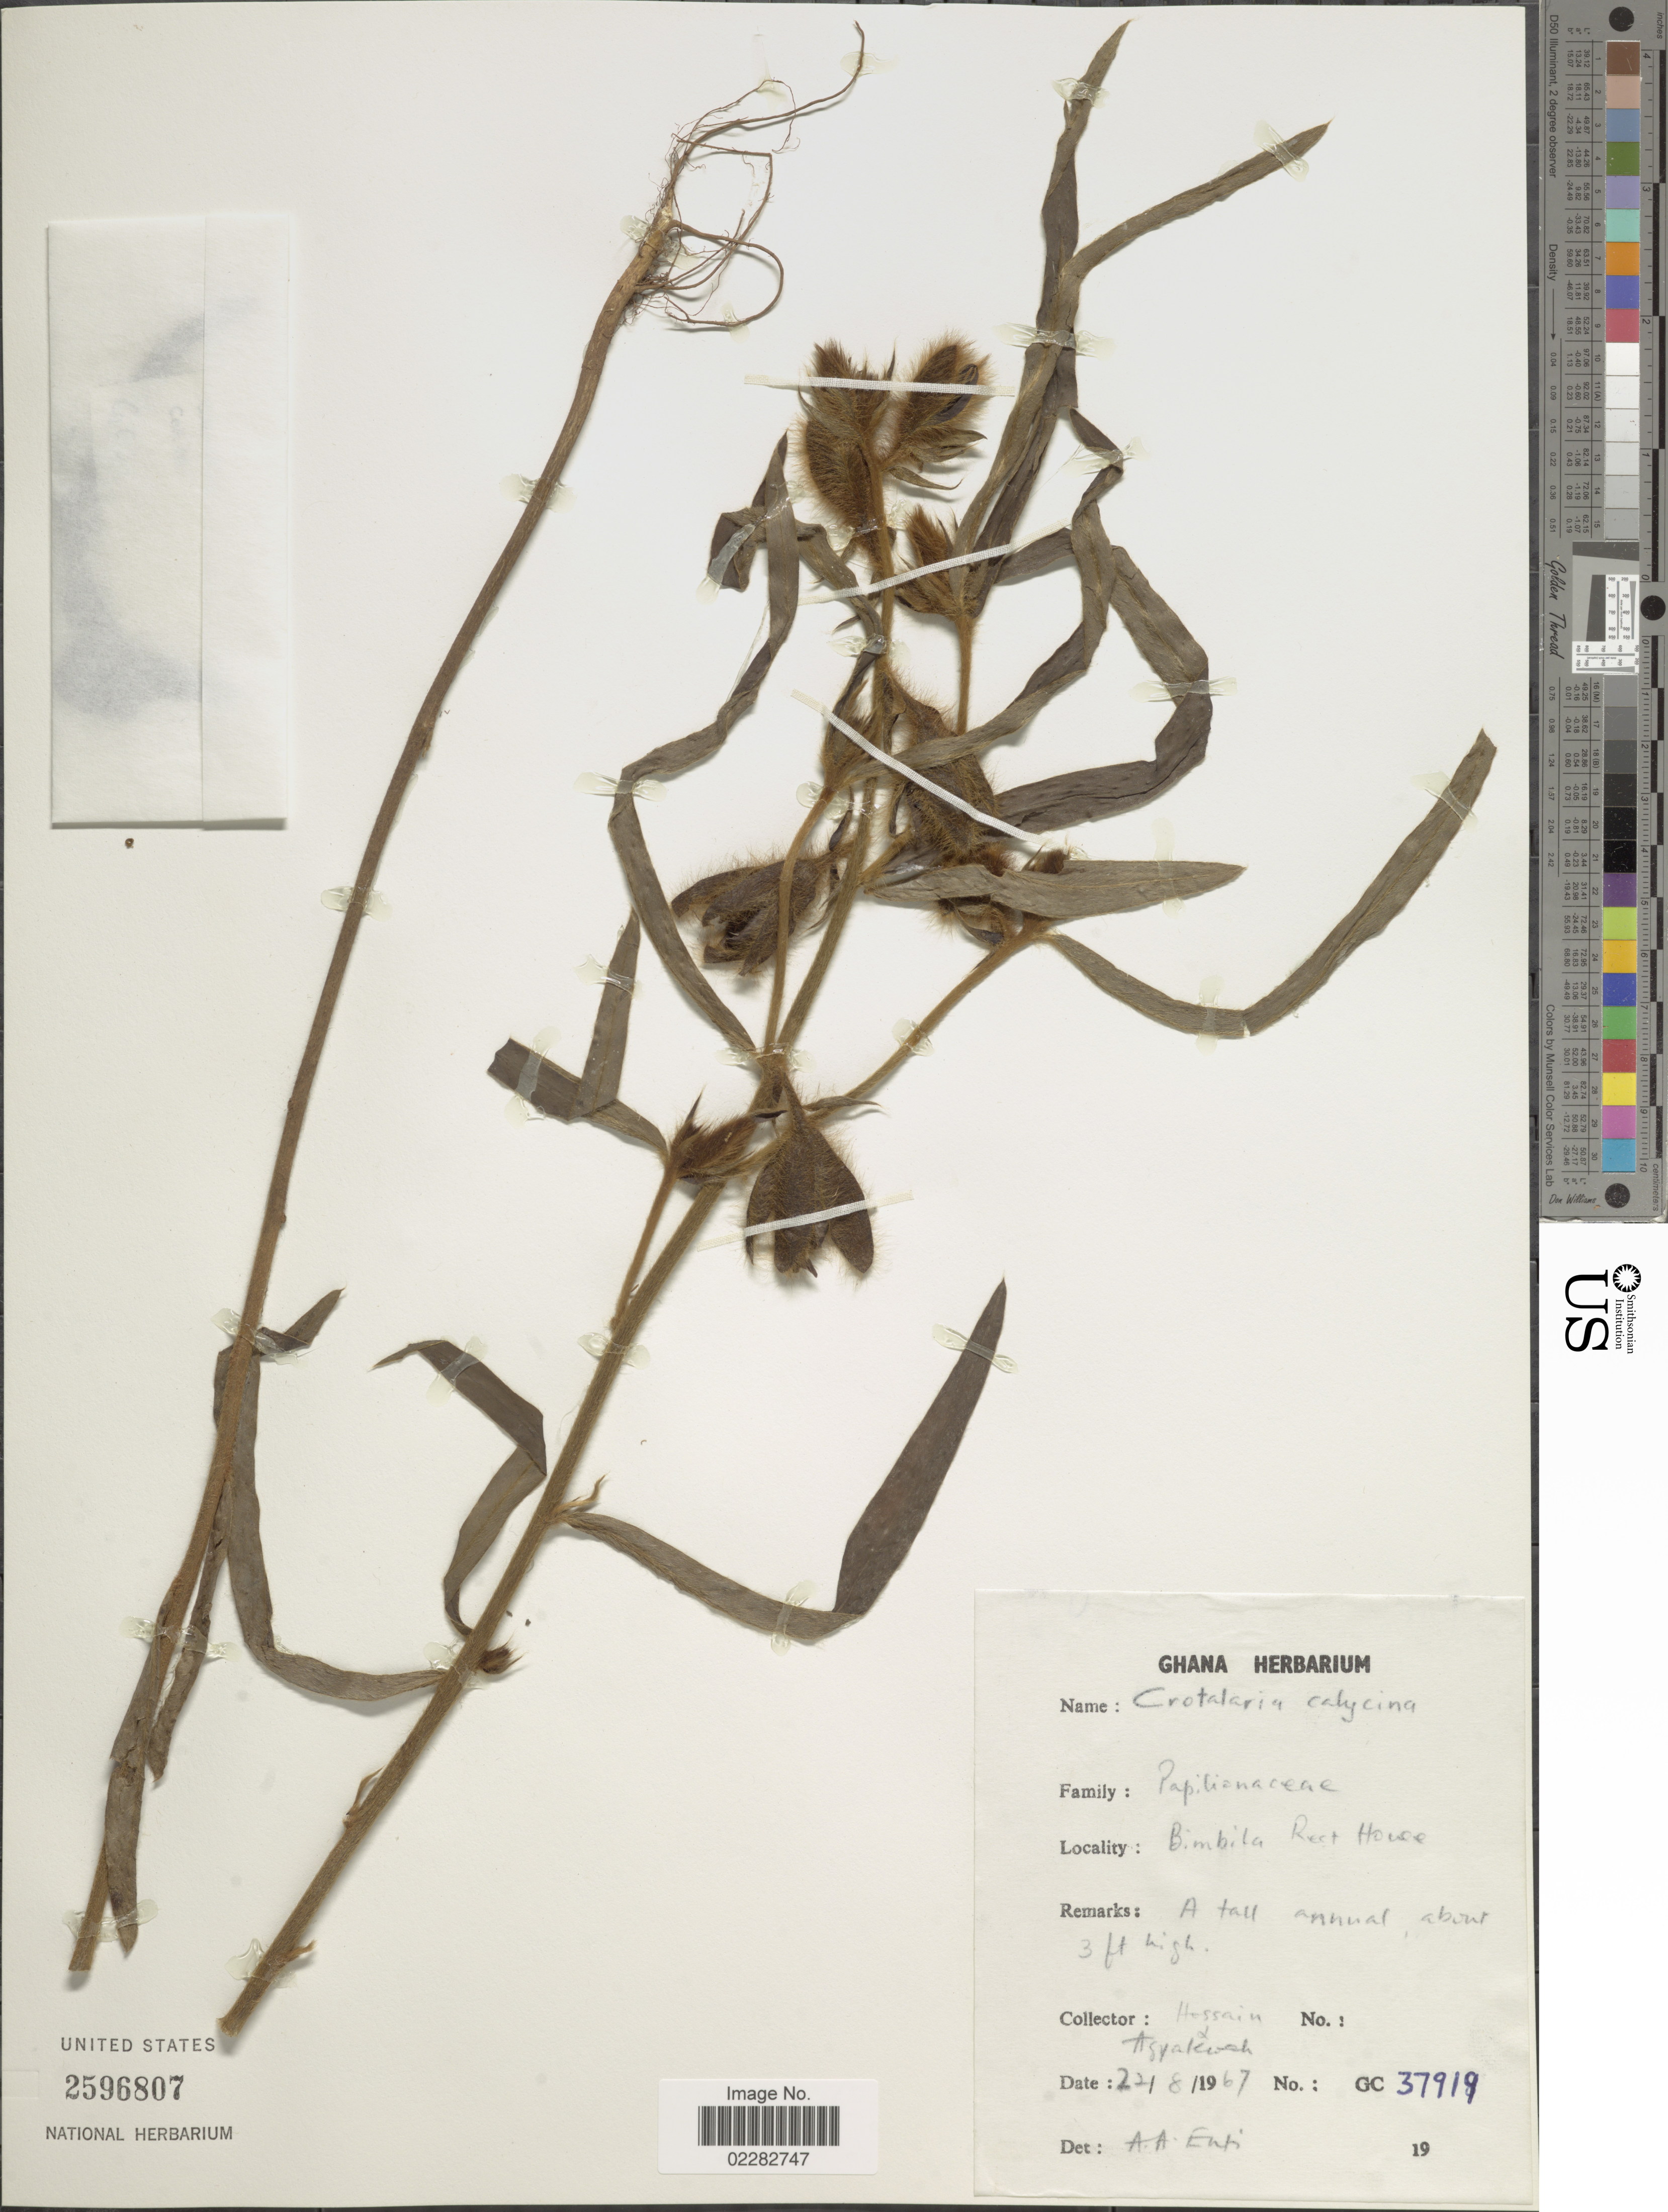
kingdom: Plantae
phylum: Tracheophyta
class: Magnoliopsida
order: Fabales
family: Fabaceae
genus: Crotalaria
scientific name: Crotalaria calycina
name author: Schrank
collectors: Hossain & Agyakwah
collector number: GC37919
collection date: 1967-08-22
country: Ghana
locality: Bimbila Rest House.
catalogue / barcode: US 2596807